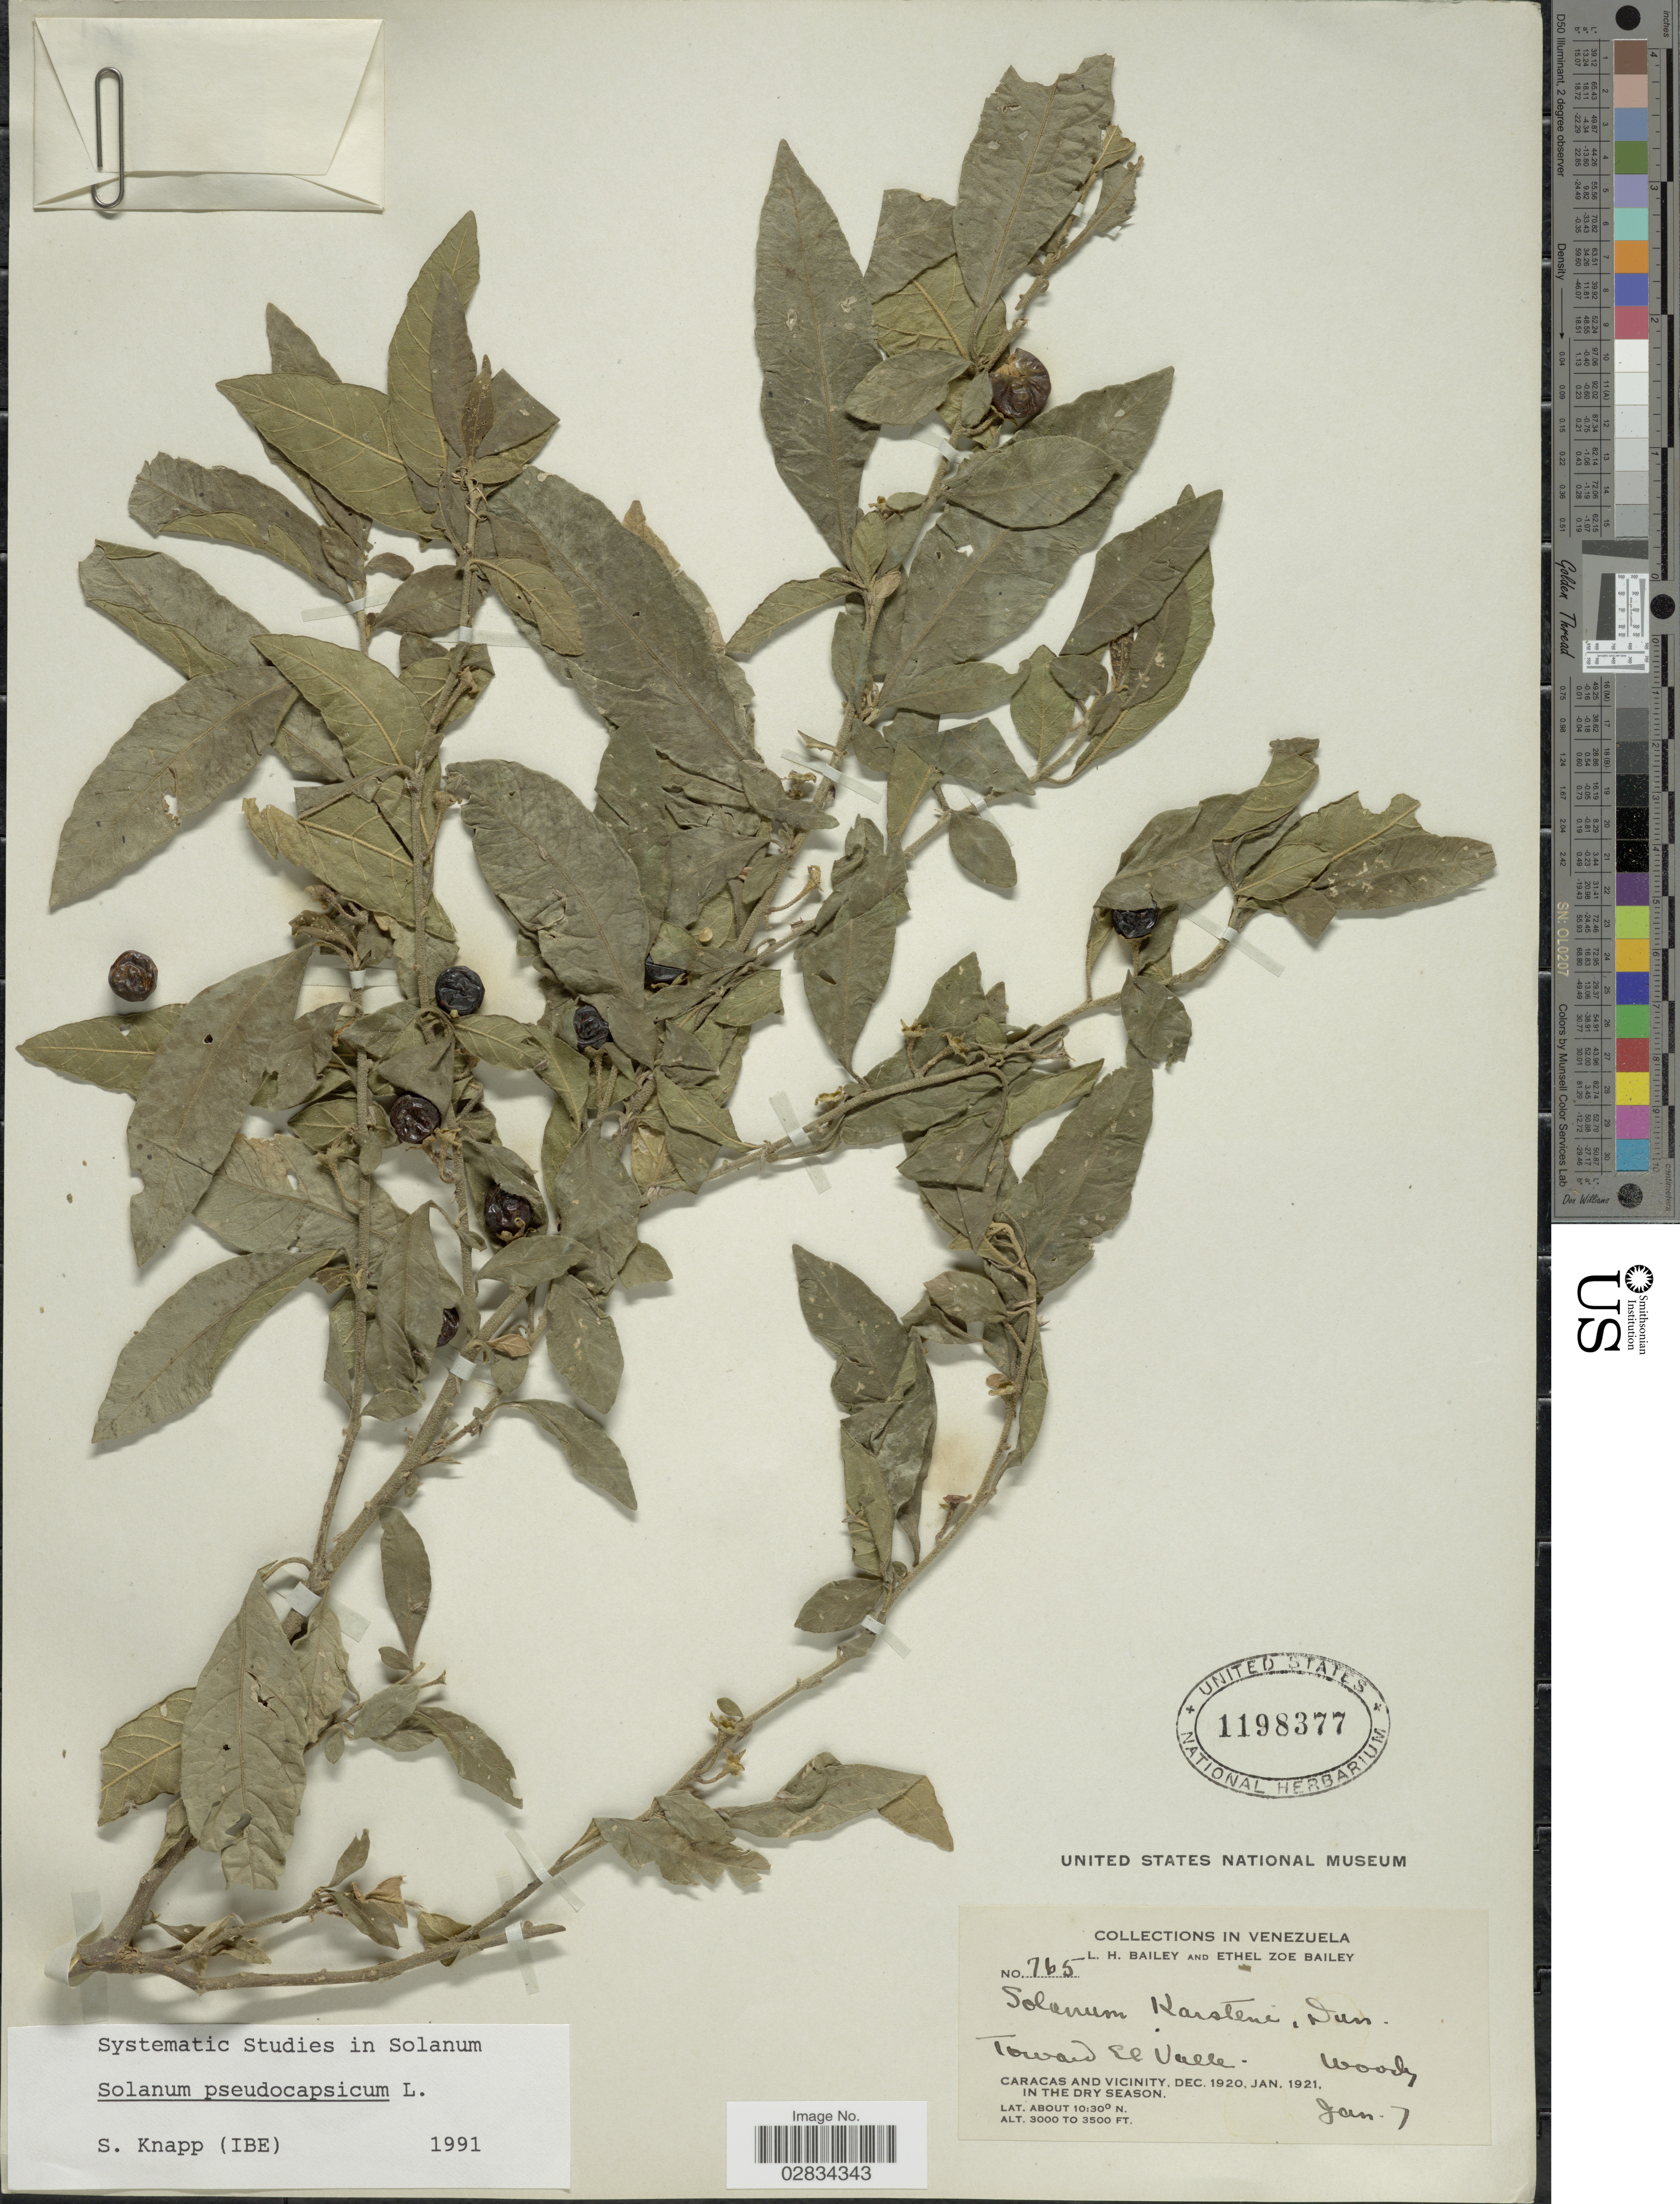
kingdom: Plantae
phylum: Tracheophyta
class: Magnoliopsida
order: Solanales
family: Solanaceae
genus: Solanum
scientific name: Solanum pseudocapsicum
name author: L.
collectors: L. H. Bailey & E. Z. Bailey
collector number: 765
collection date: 1921-01-07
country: Venezuela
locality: Toward El Valle. Caracas and Vicinity.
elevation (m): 914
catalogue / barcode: US 1198377